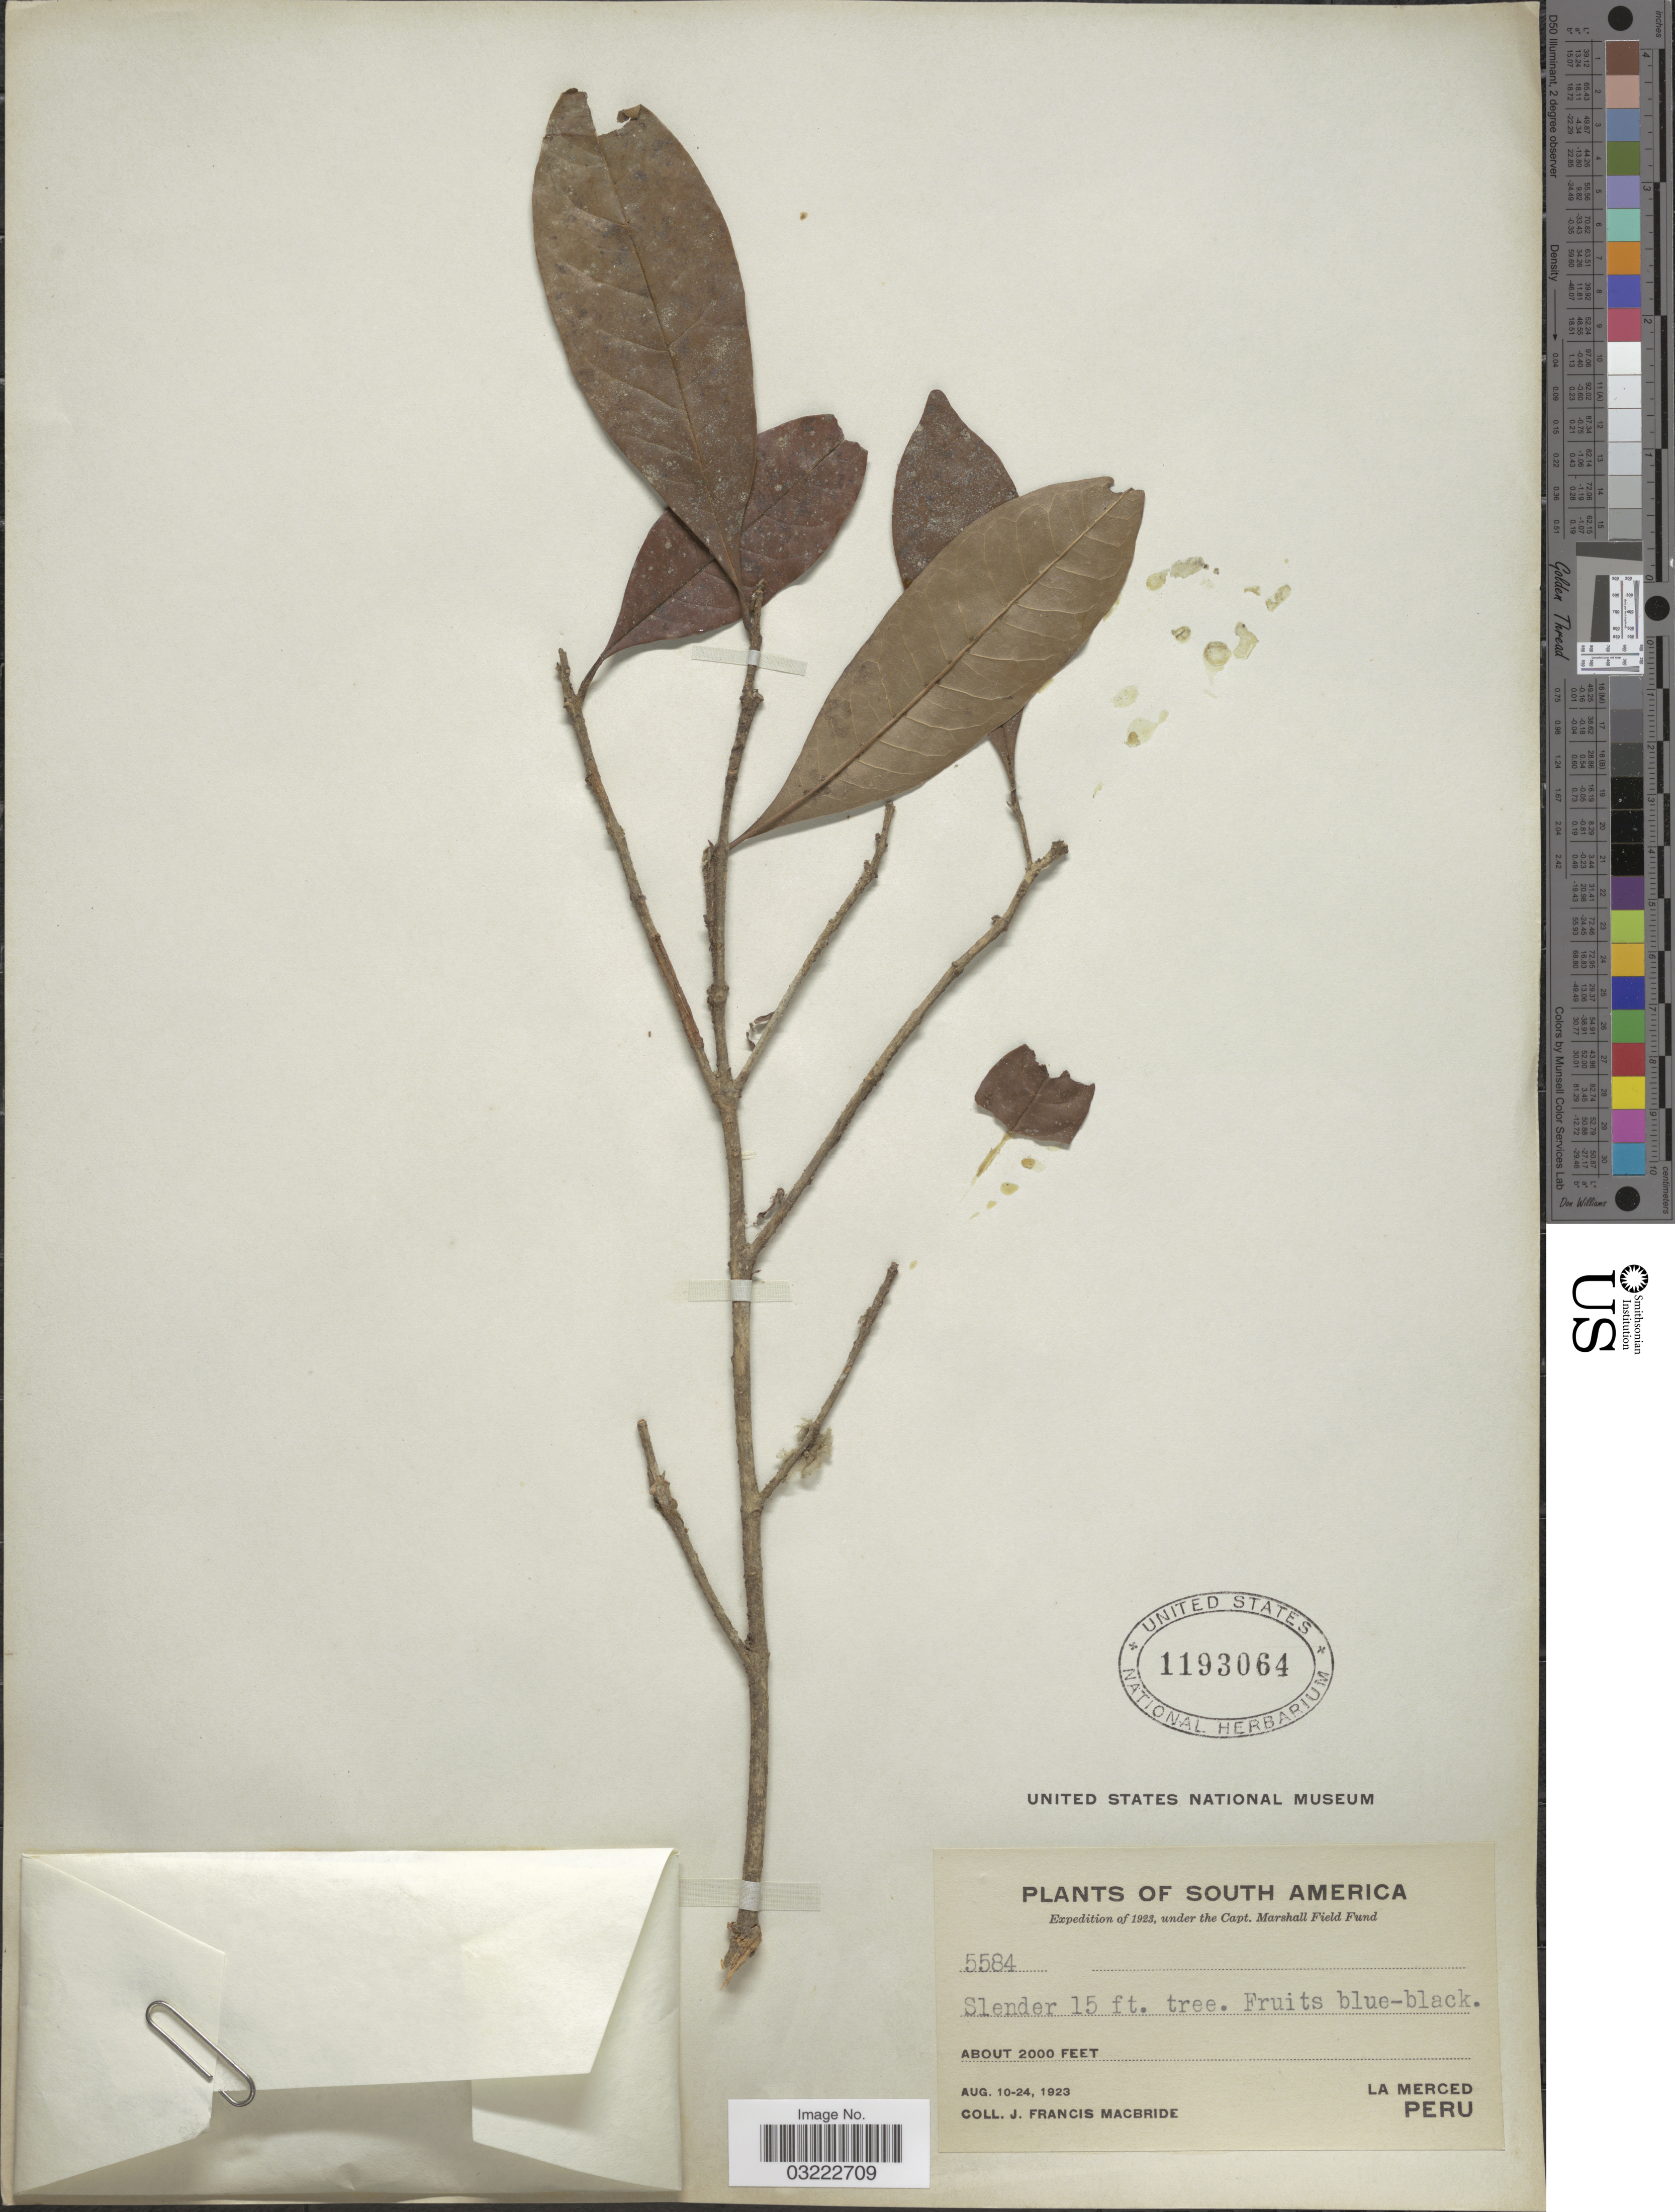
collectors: J. F. Macbride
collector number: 5584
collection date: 1923-08-10/1923-08-24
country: Peru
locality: La Merced.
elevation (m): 610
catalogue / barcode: US 1193064